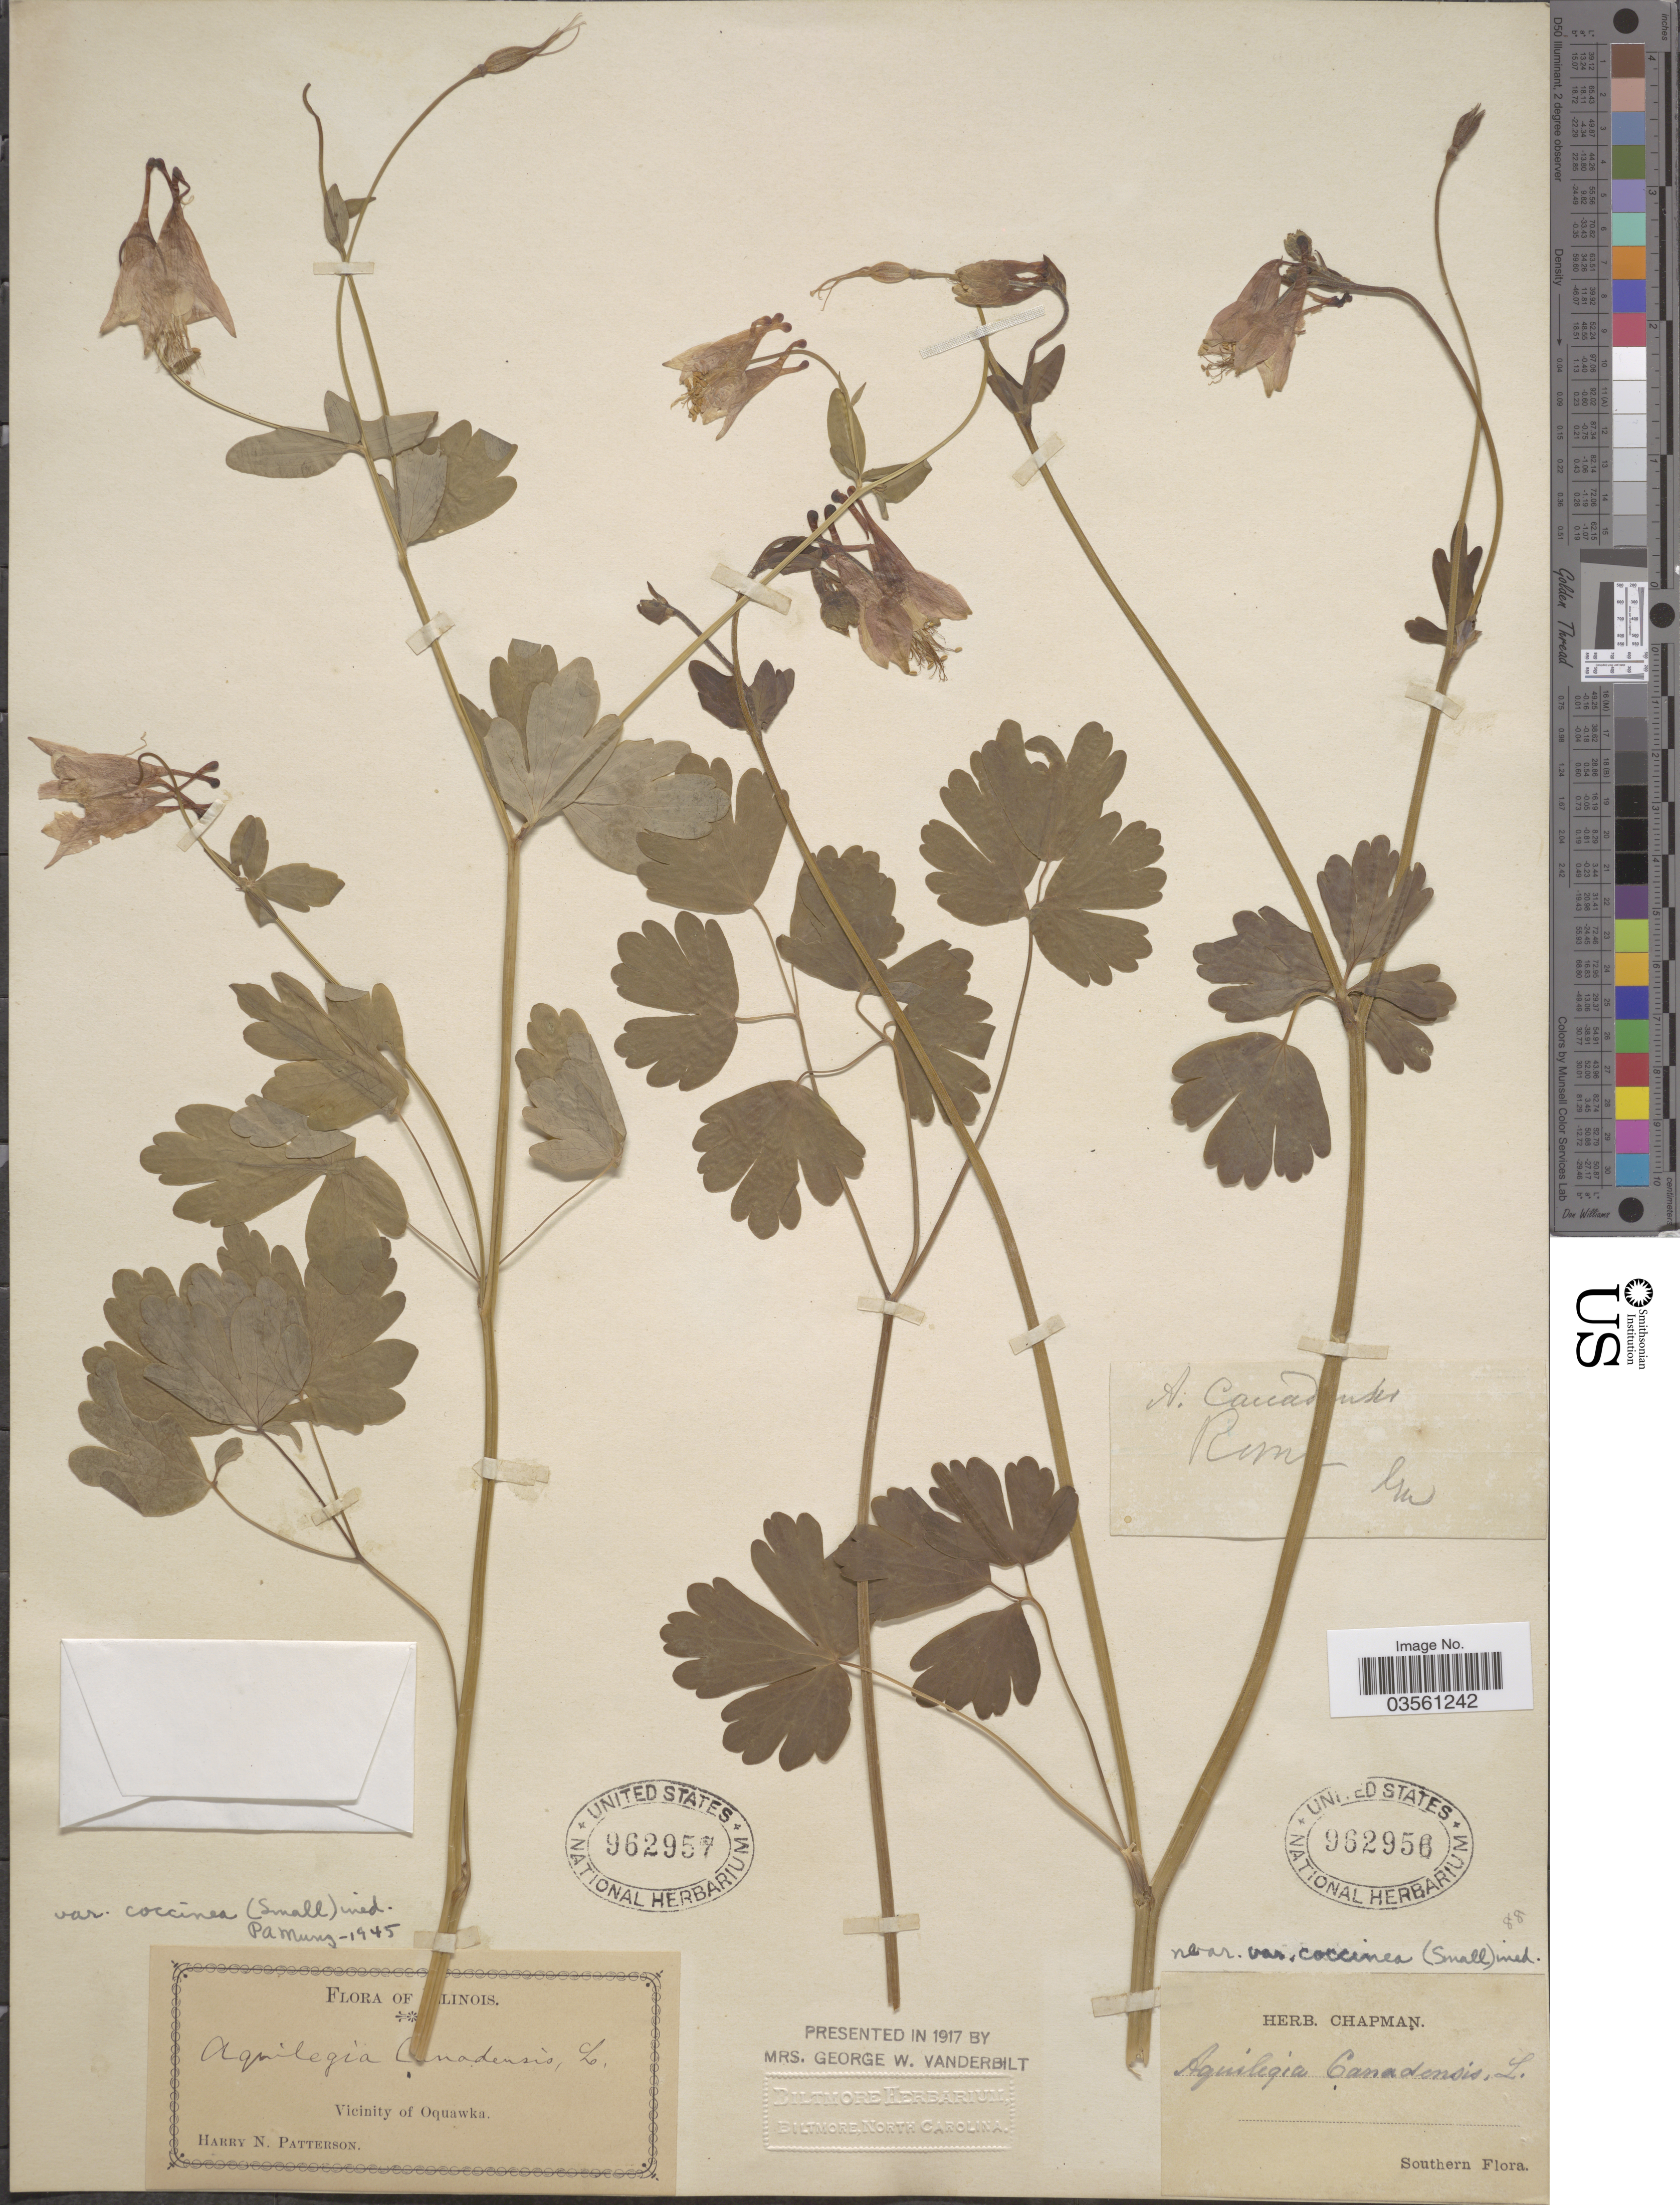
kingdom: Plantae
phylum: Tracheophyta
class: Magnoliopsida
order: Ranunculales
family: Ranunculaceae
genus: Aquilegia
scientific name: Aquilegia canadensis var. coccinea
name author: (Small) Munz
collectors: H. N. Patterson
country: United States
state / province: Illinois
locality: Vicinity of Oquawka.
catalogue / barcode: US 962957